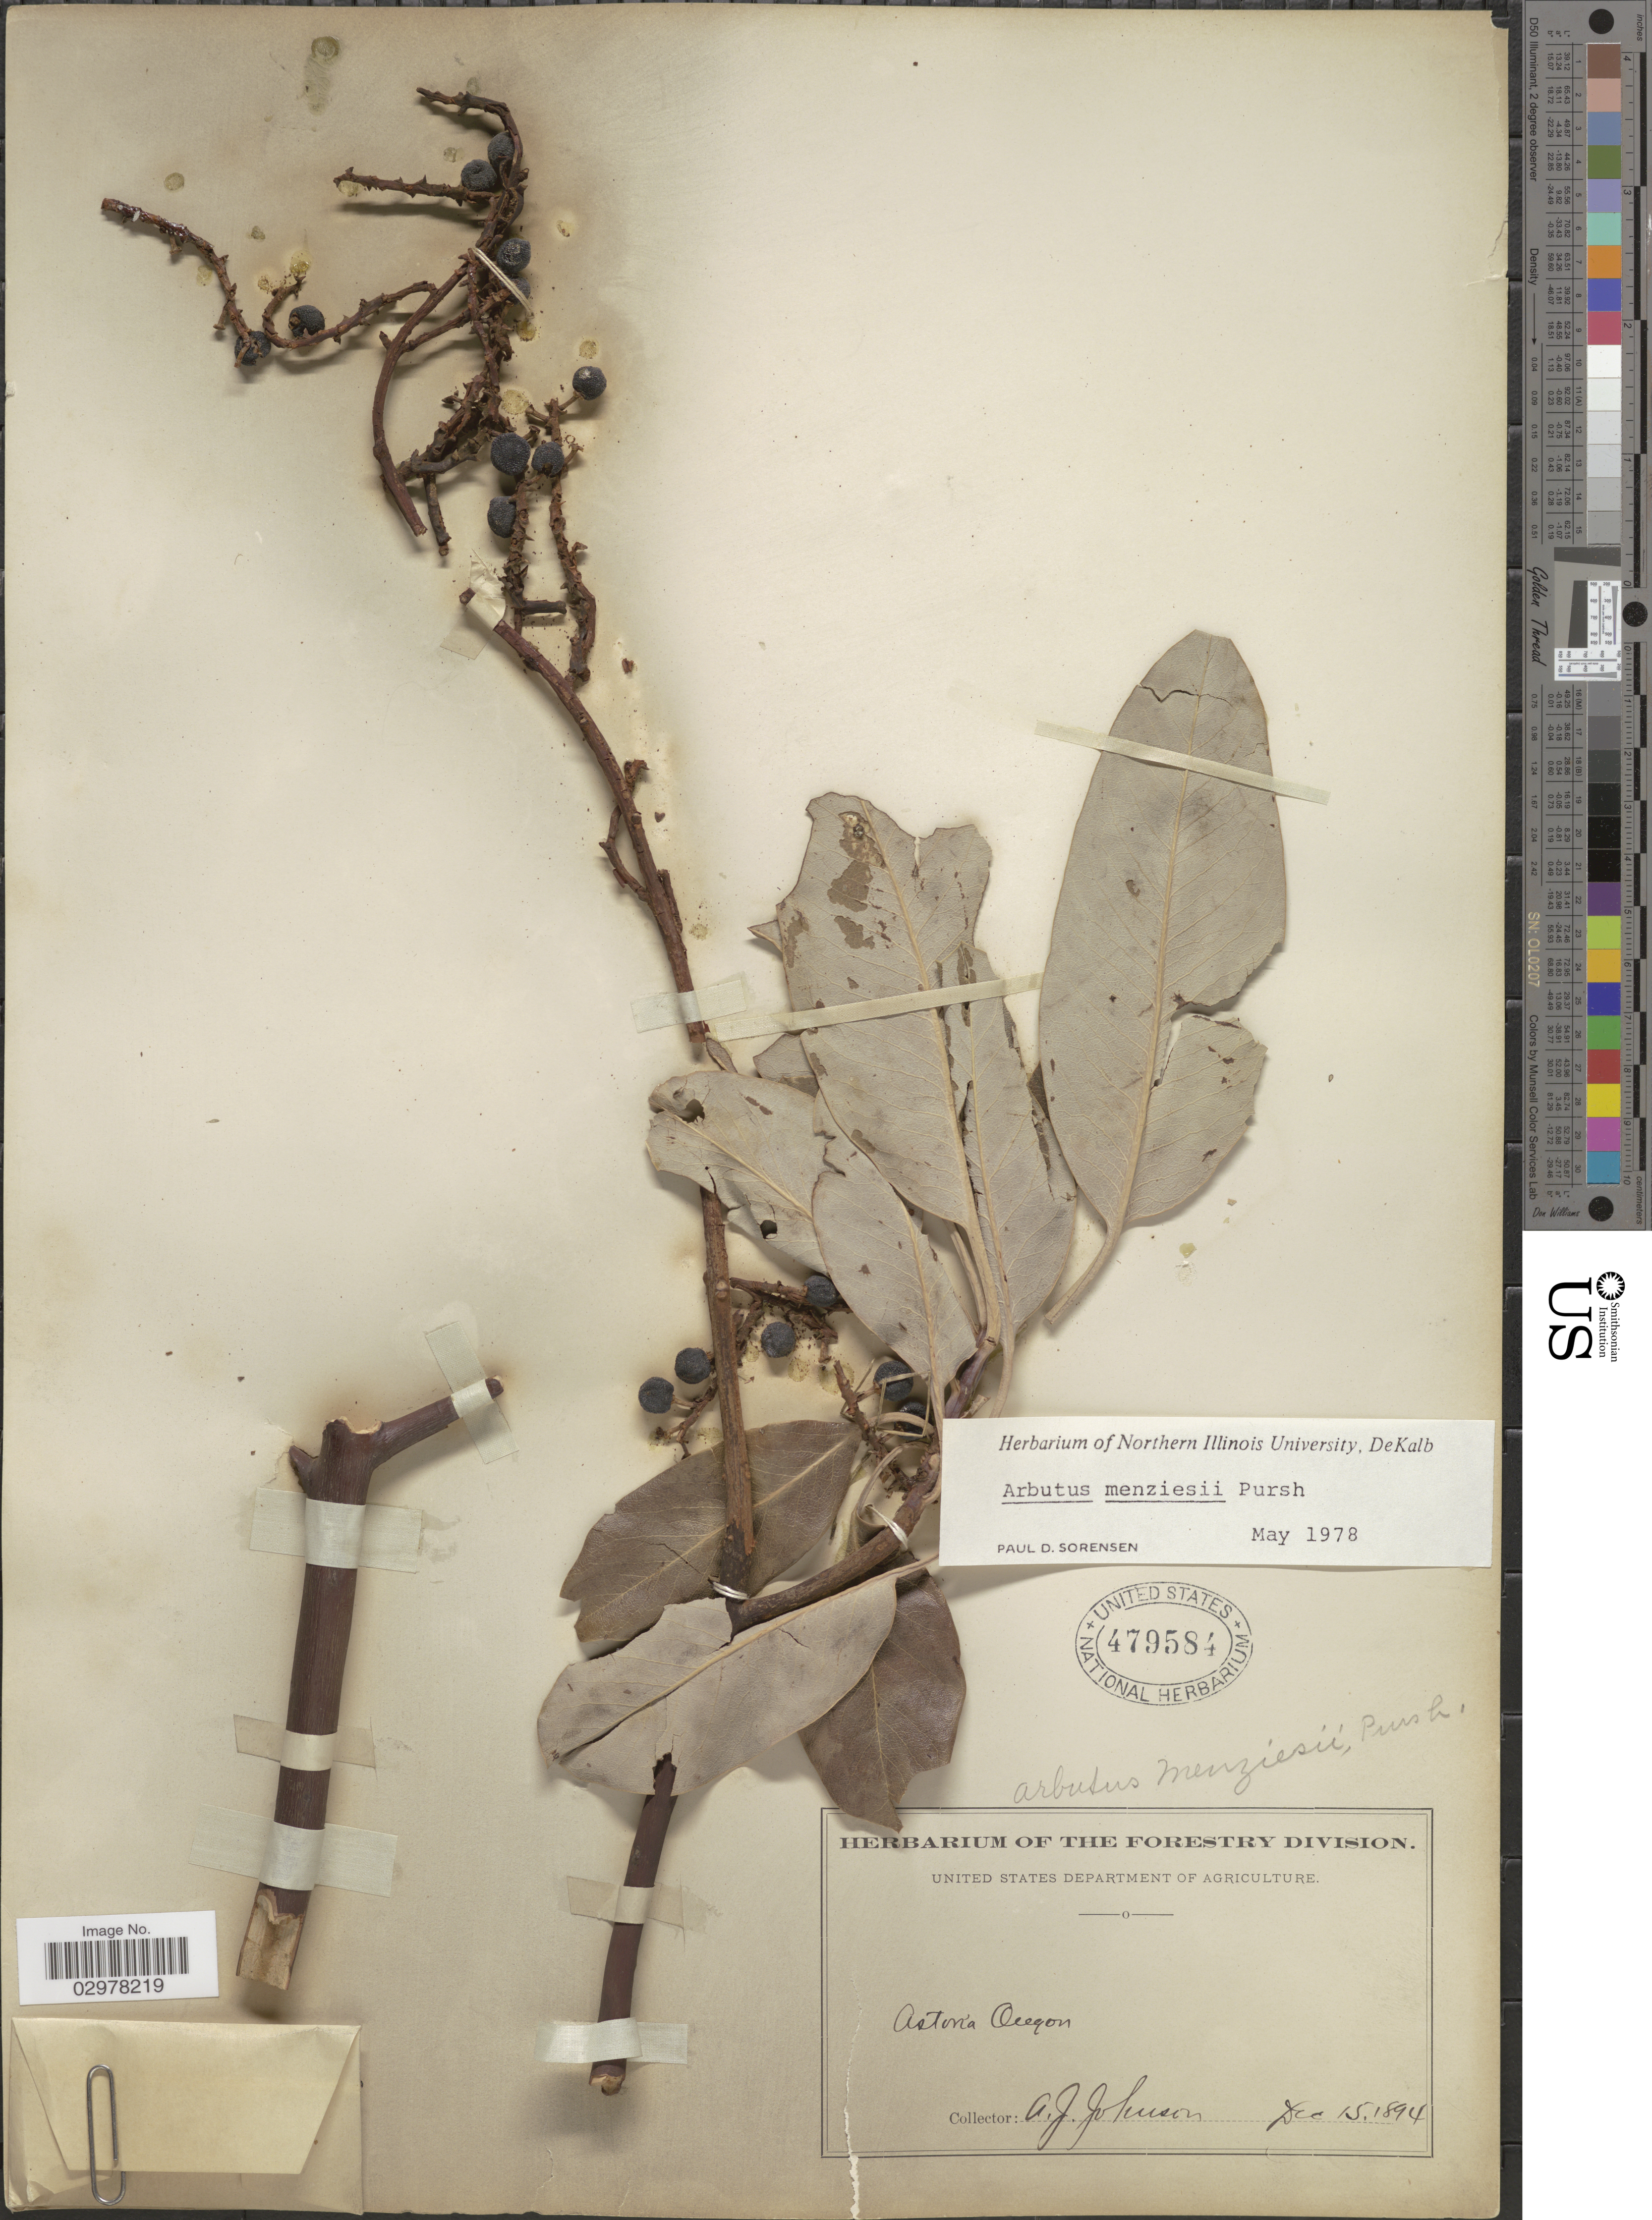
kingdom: Plantae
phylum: Tracheophyta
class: Magnoliopsida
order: Ericales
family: Ericaceae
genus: Arbutus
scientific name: Arbutus menziesii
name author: Pursh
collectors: A. Johnson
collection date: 1894-12-15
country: United States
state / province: Oregon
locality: Astoria Oregon.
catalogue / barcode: US 479584